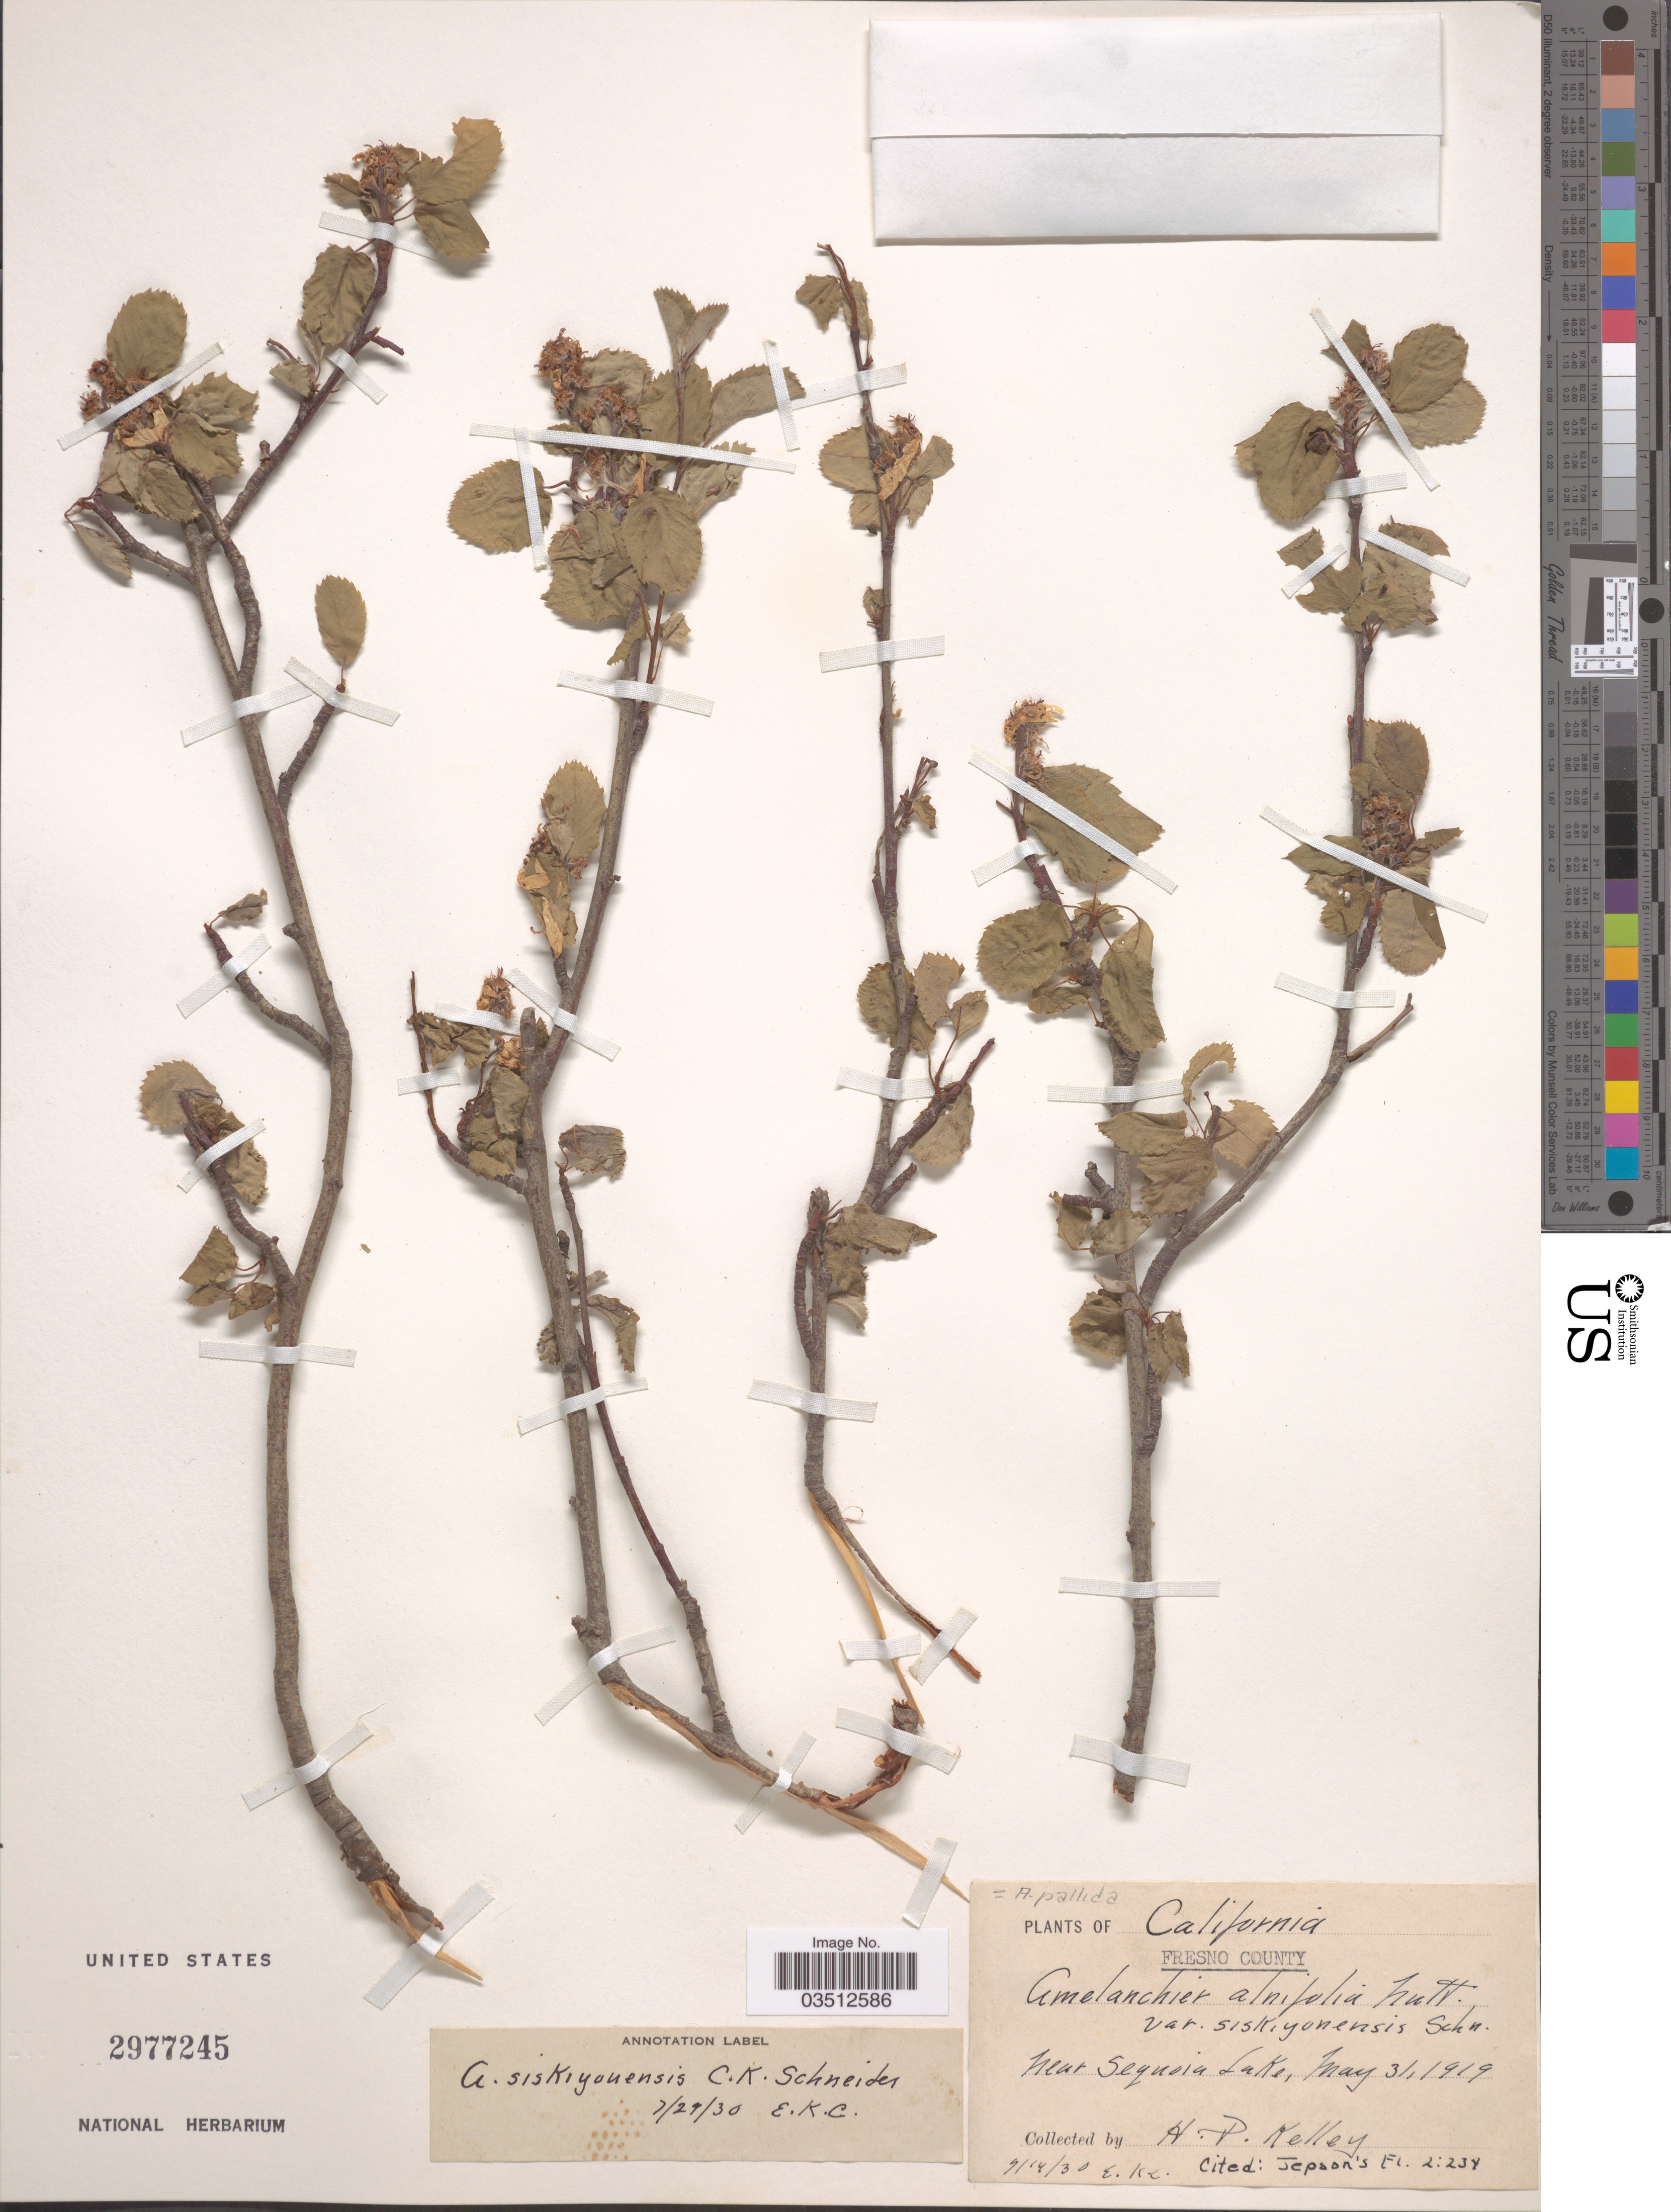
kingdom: Plantae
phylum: Tracheophyta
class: Magnoliopsida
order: Rosales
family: Rosaceae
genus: Amelanchier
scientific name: Amelanchier siskiyouensis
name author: C.K. Schneid.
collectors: A. Kelley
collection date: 1919-05-31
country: United States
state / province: California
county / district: Fresno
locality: Fresno County. Near Sequoia Lake.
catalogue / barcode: US 2977245